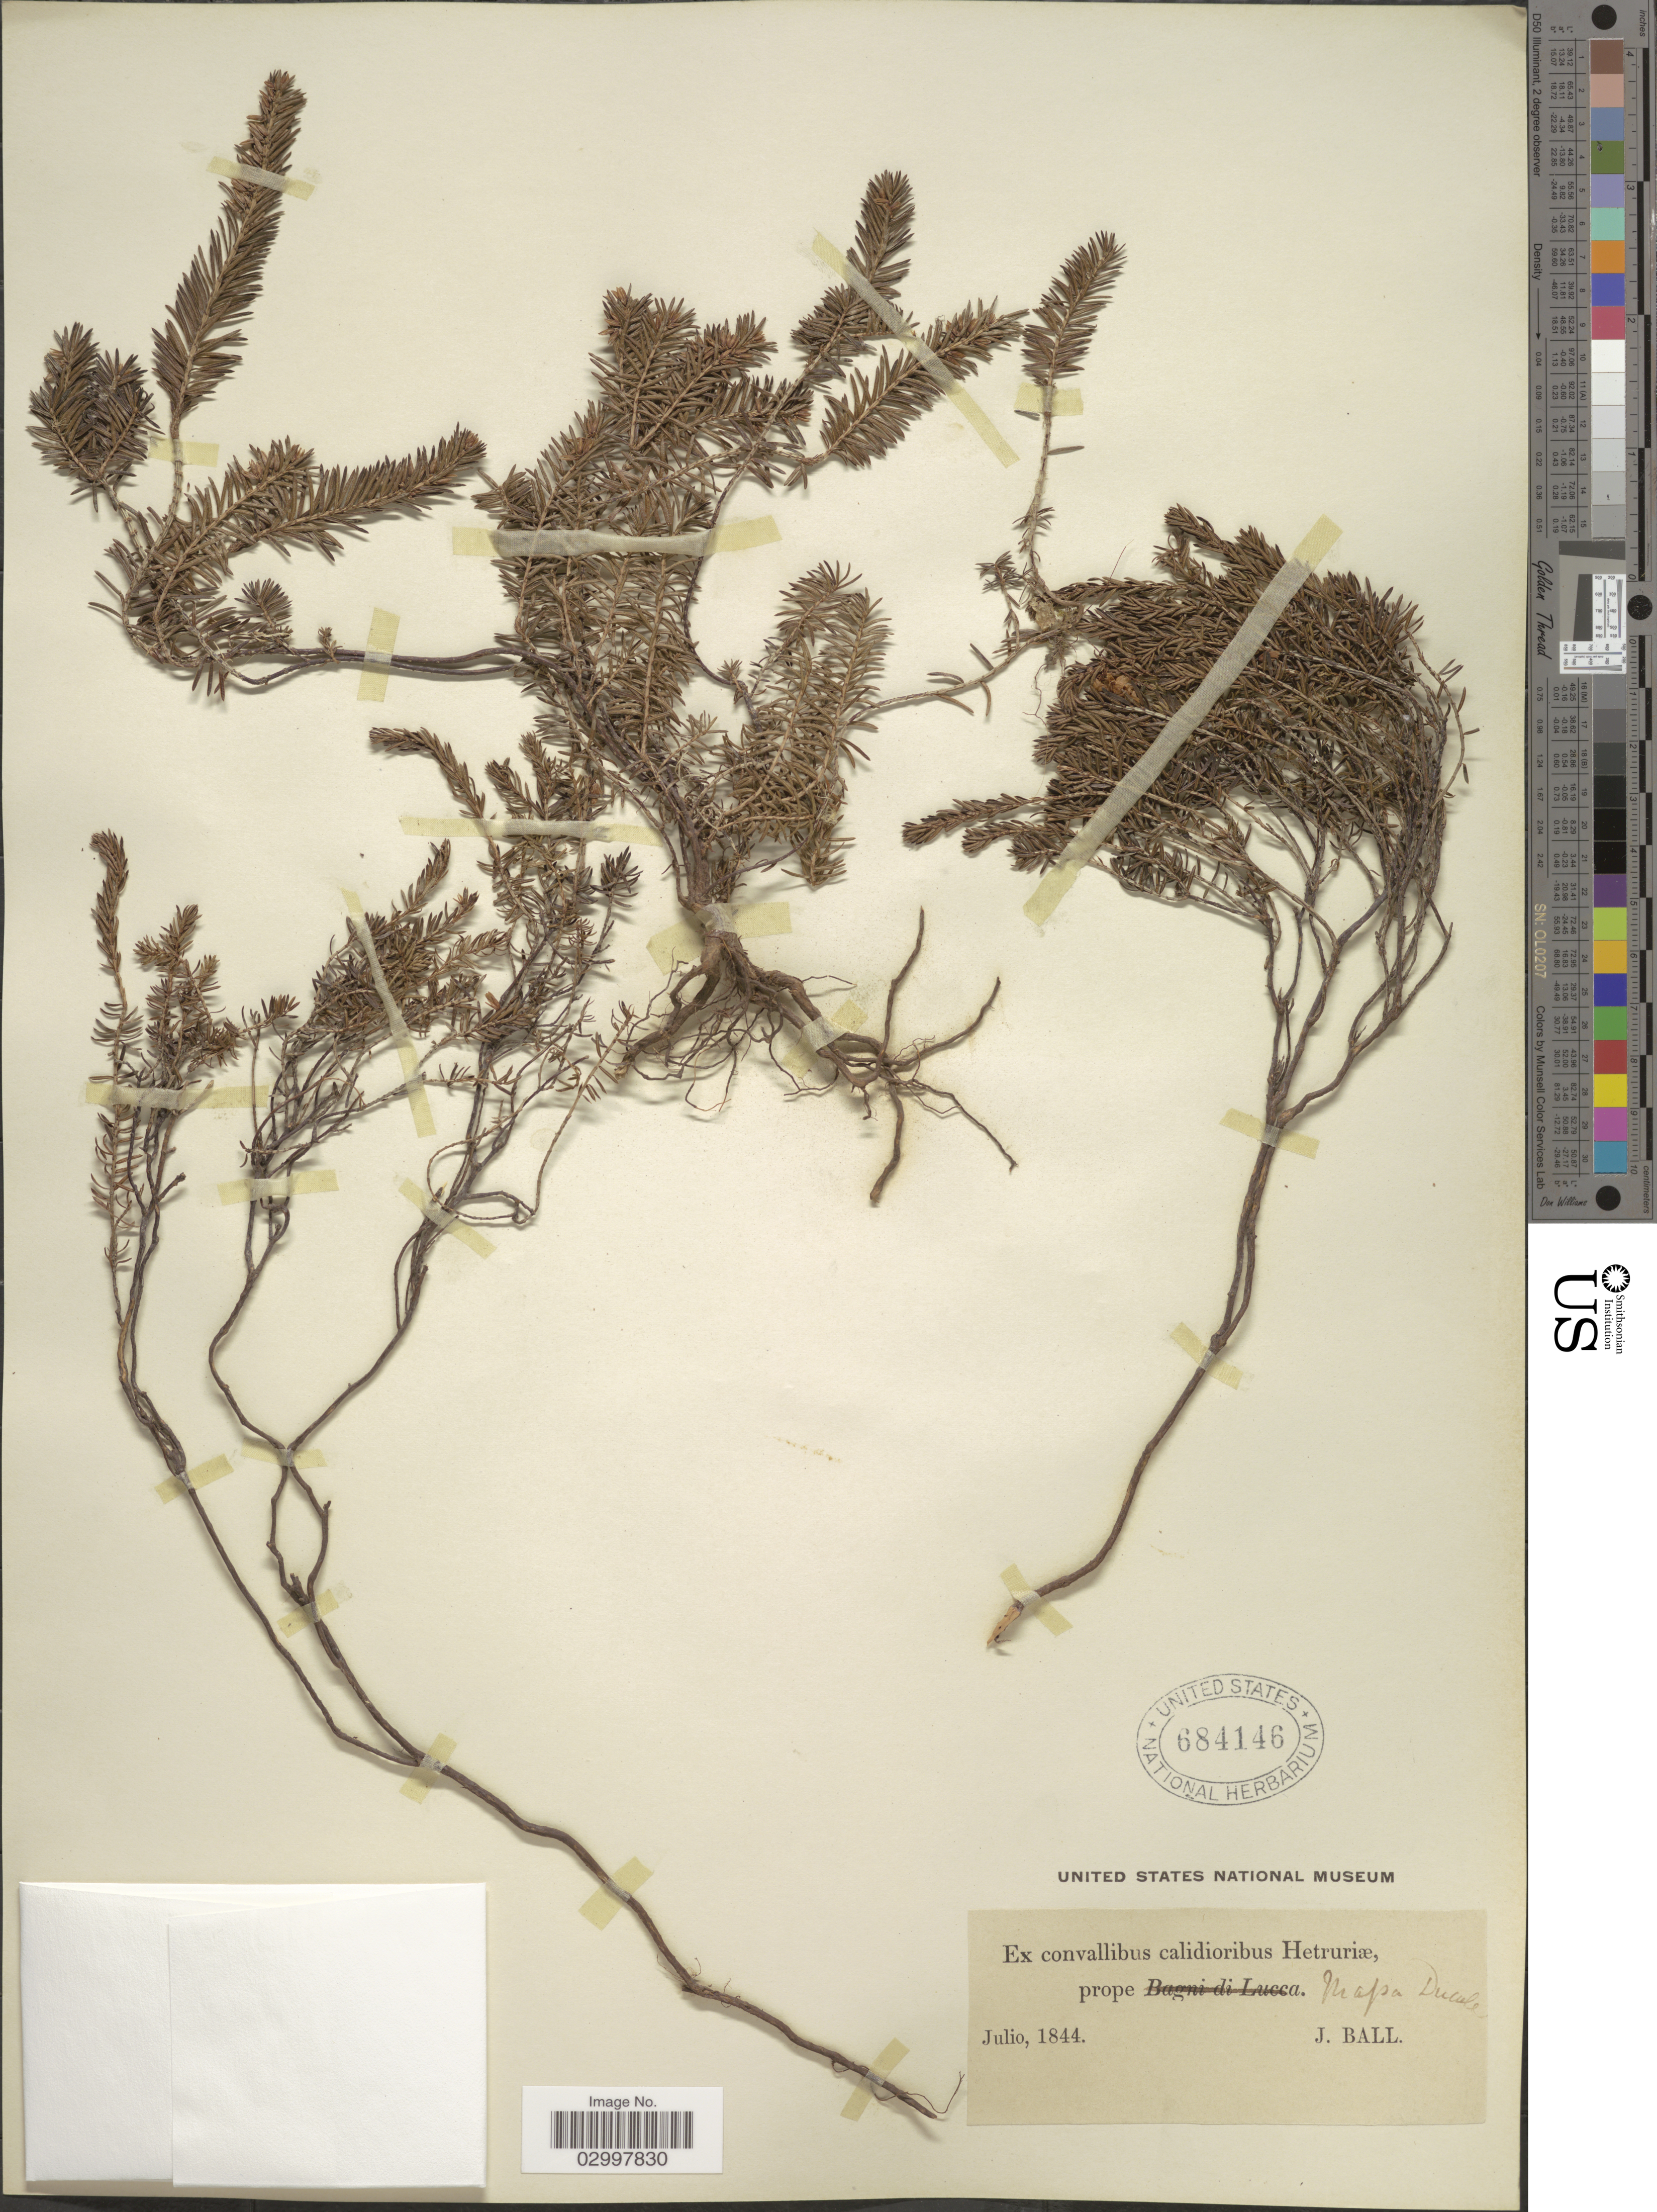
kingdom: Plantae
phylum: Tracheophyta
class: Magnoliopsida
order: Ericales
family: Ericaceae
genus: Erica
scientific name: Erica sp.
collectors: J. Ball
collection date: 1844-07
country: Italy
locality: Ex convallibus calidioribus Hetruriæ, prope Mapa Ducale.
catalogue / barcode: US 684146